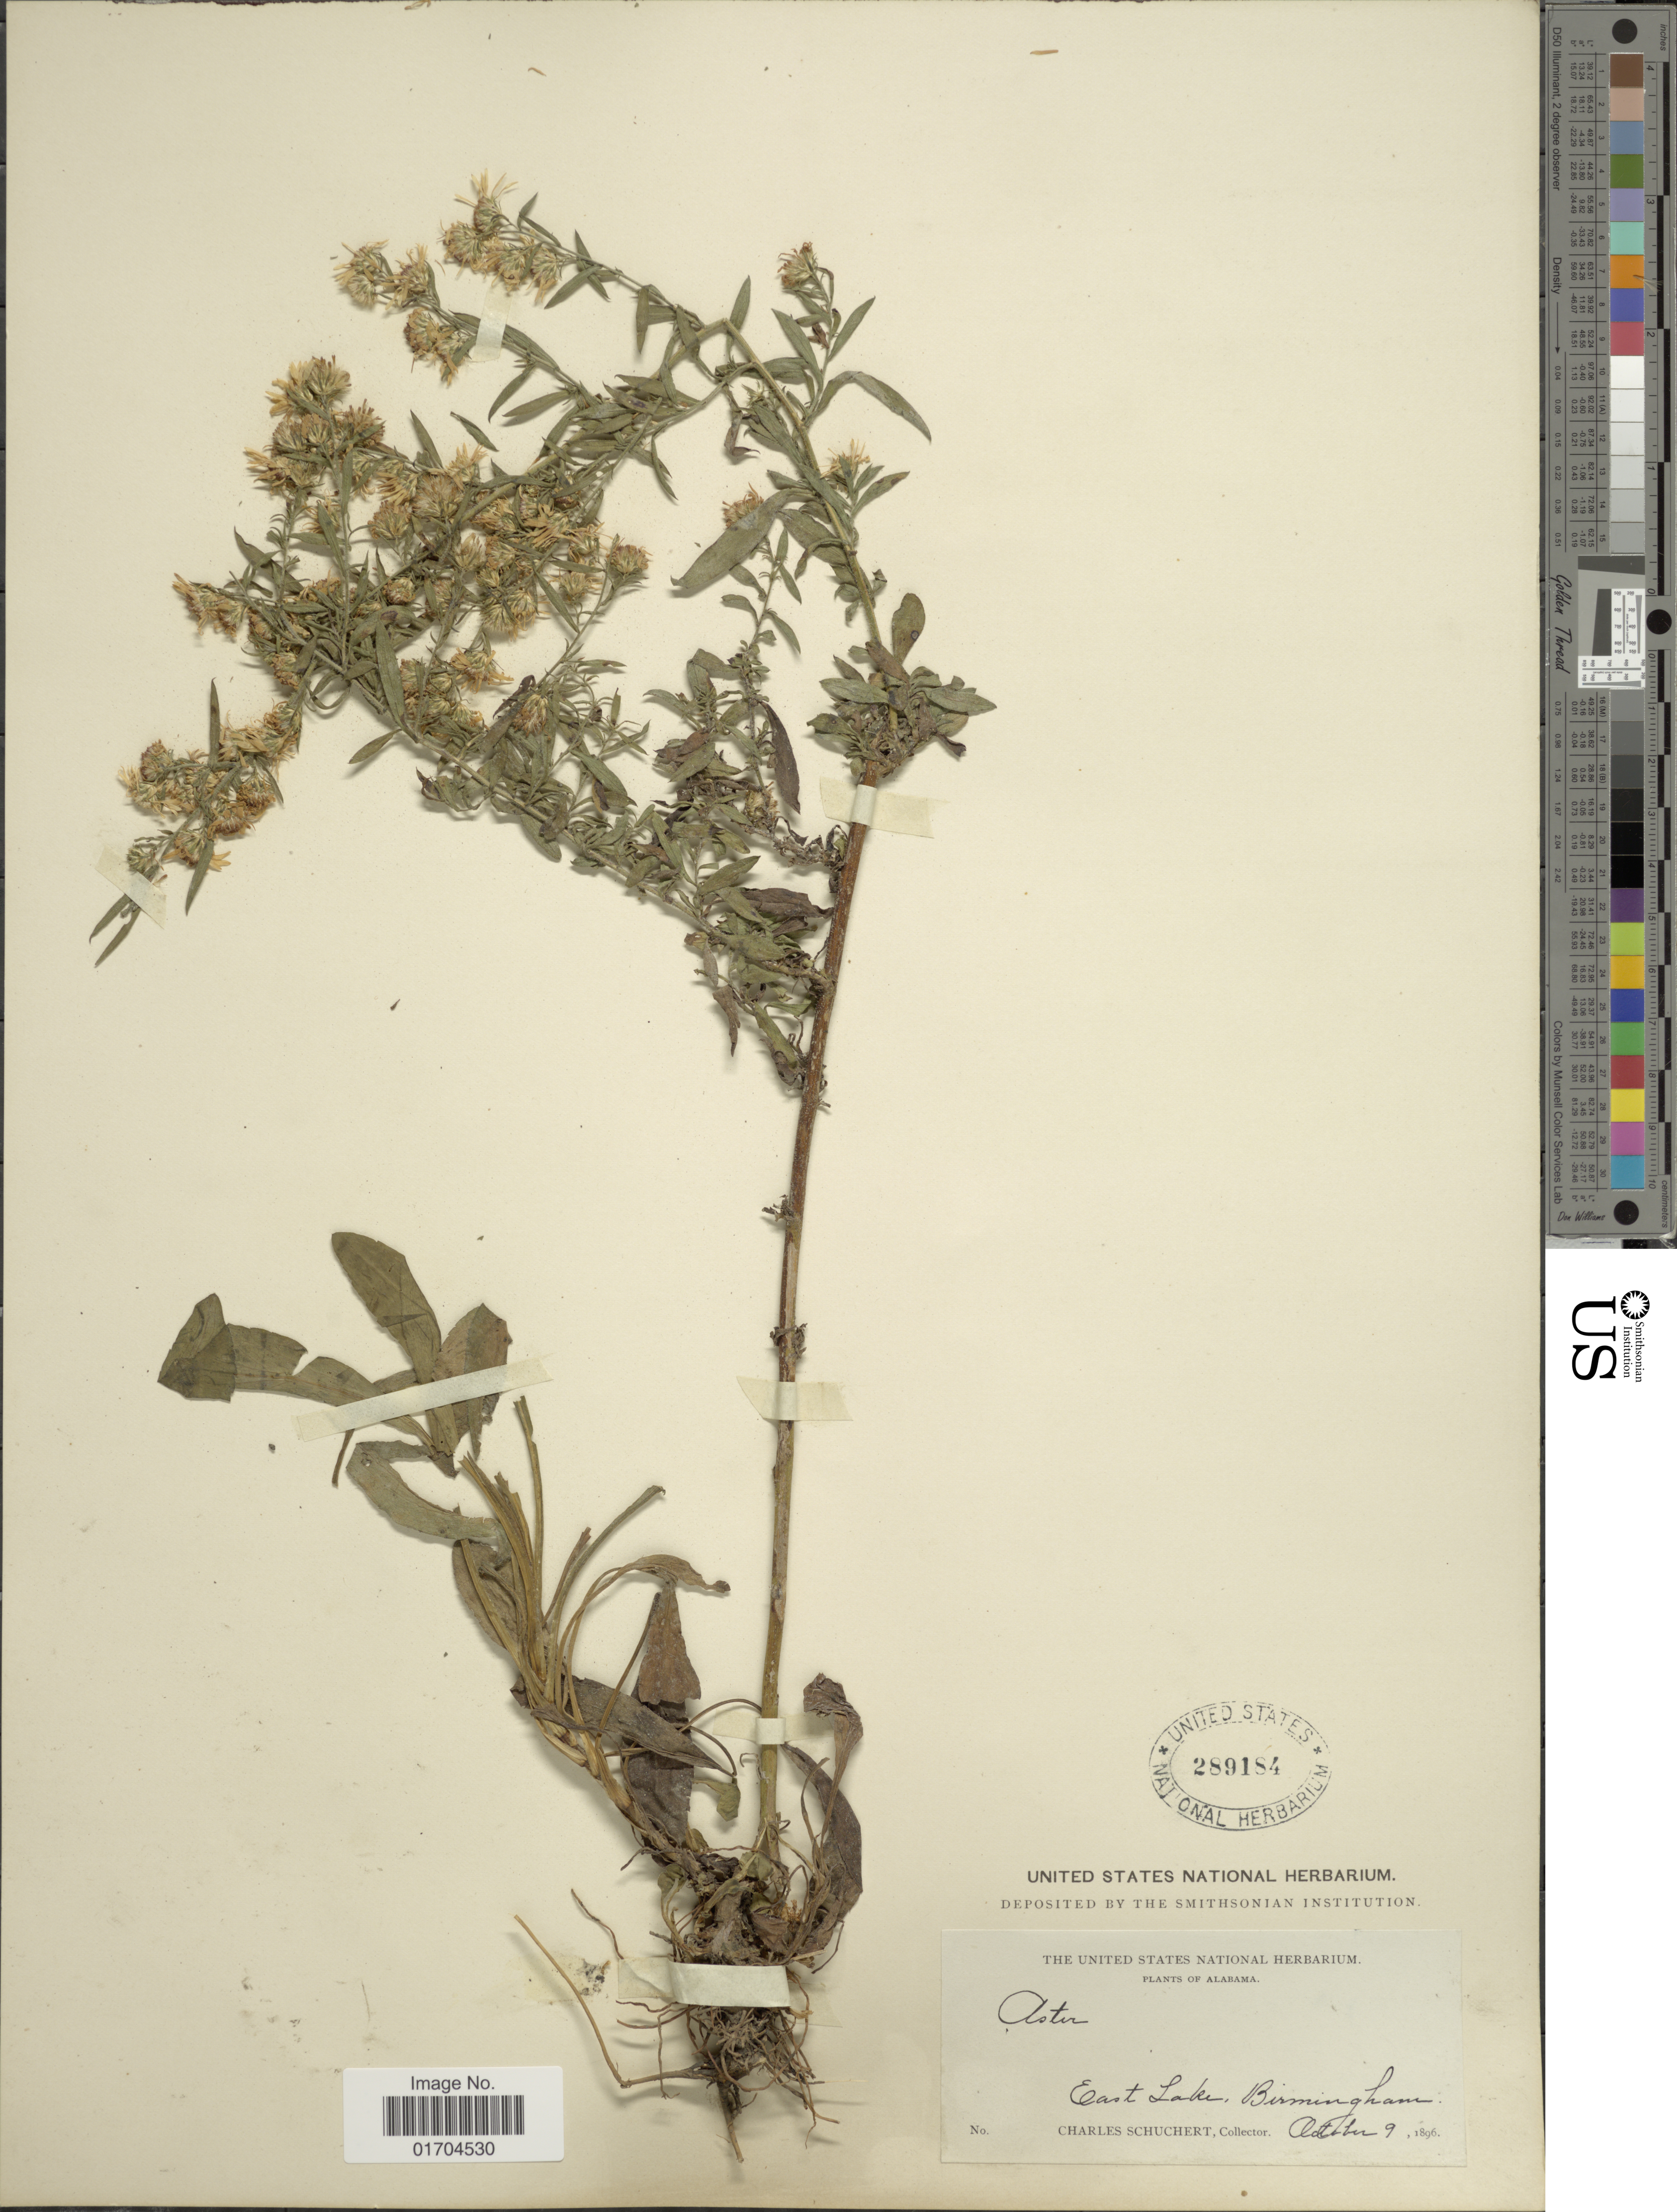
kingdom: Plantae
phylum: Tracheophyta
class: Magnoliopsida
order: Asterales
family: Asteraceae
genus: Symphyotrichum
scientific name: Symphyotrichum sp.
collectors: C. Schuchert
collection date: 1896-10-09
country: United States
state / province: Alabama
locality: East Lake, Birmingham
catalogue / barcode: US 289184